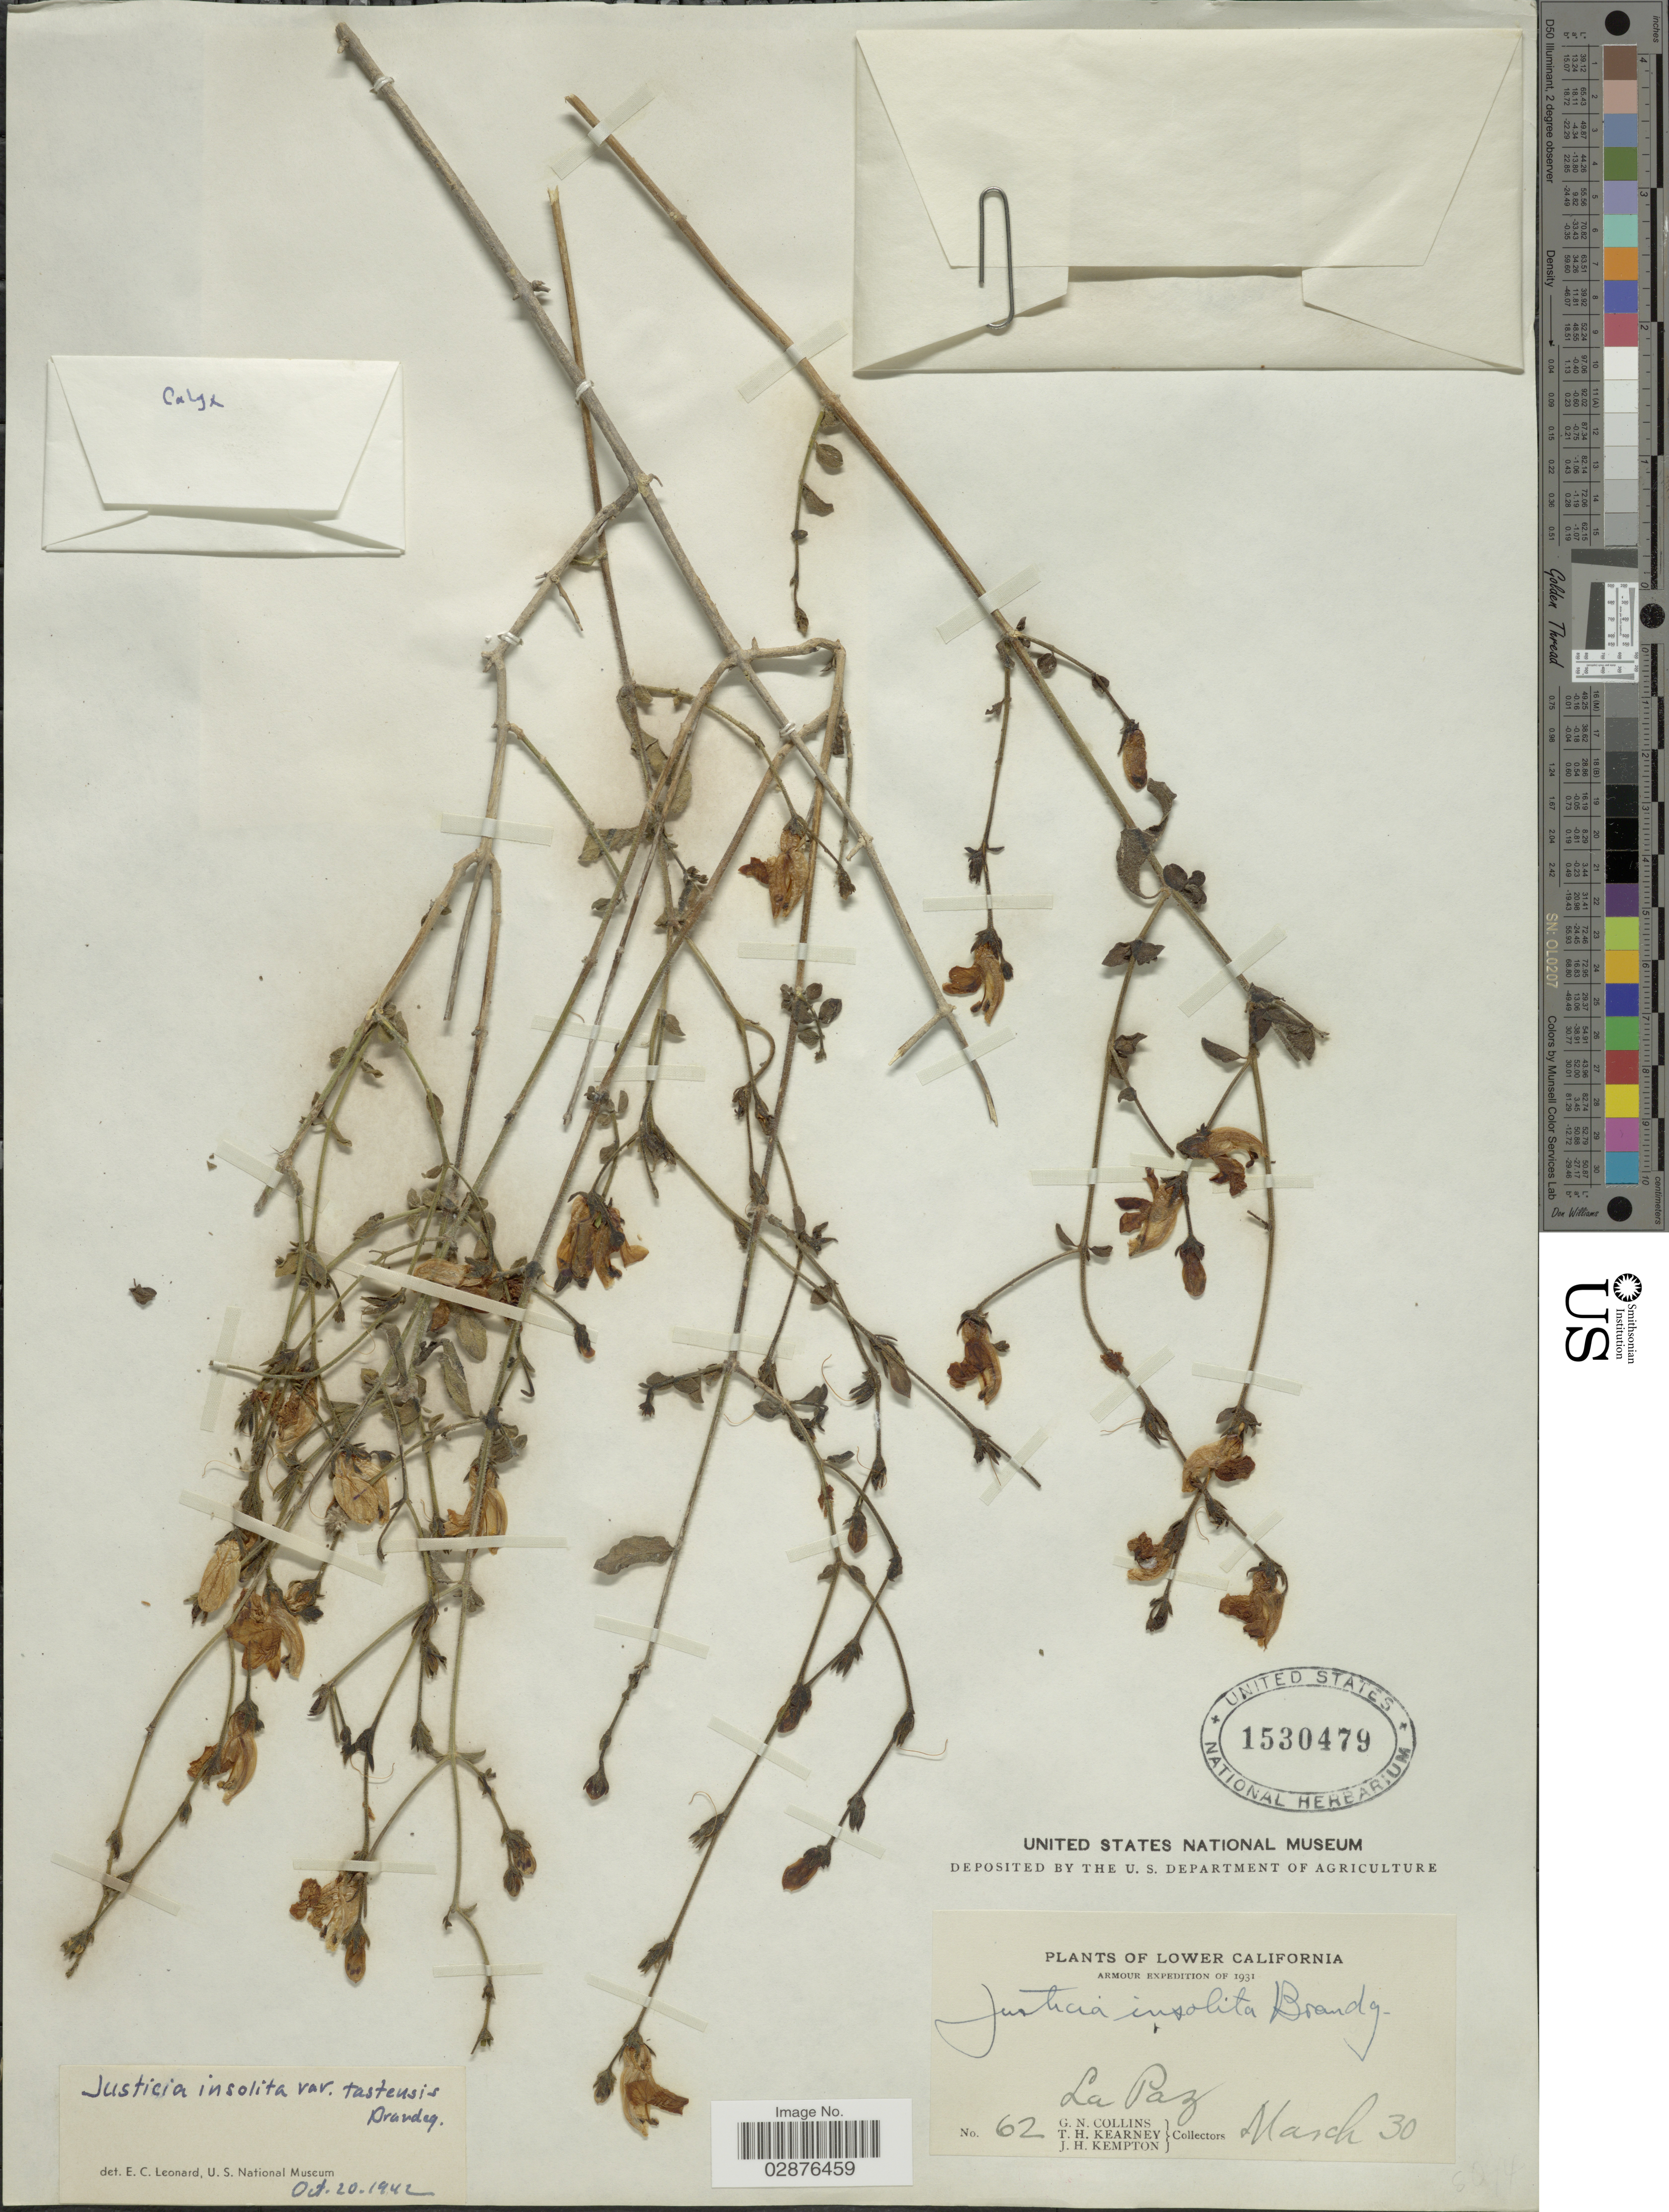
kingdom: Plantae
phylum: Tracheophyta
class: Magnoliopsida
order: Lamiales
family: Acanthaceae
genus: Justicia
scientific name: Justicia insolita var. tastensis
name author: Brandegee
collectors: G. Collins, T. H. Kearney & J. H. Kempton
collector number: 62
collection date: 1931-03-30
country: Mexico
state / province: Baja California Sur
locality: Lower California. La Paz.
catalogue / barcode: US 1530479